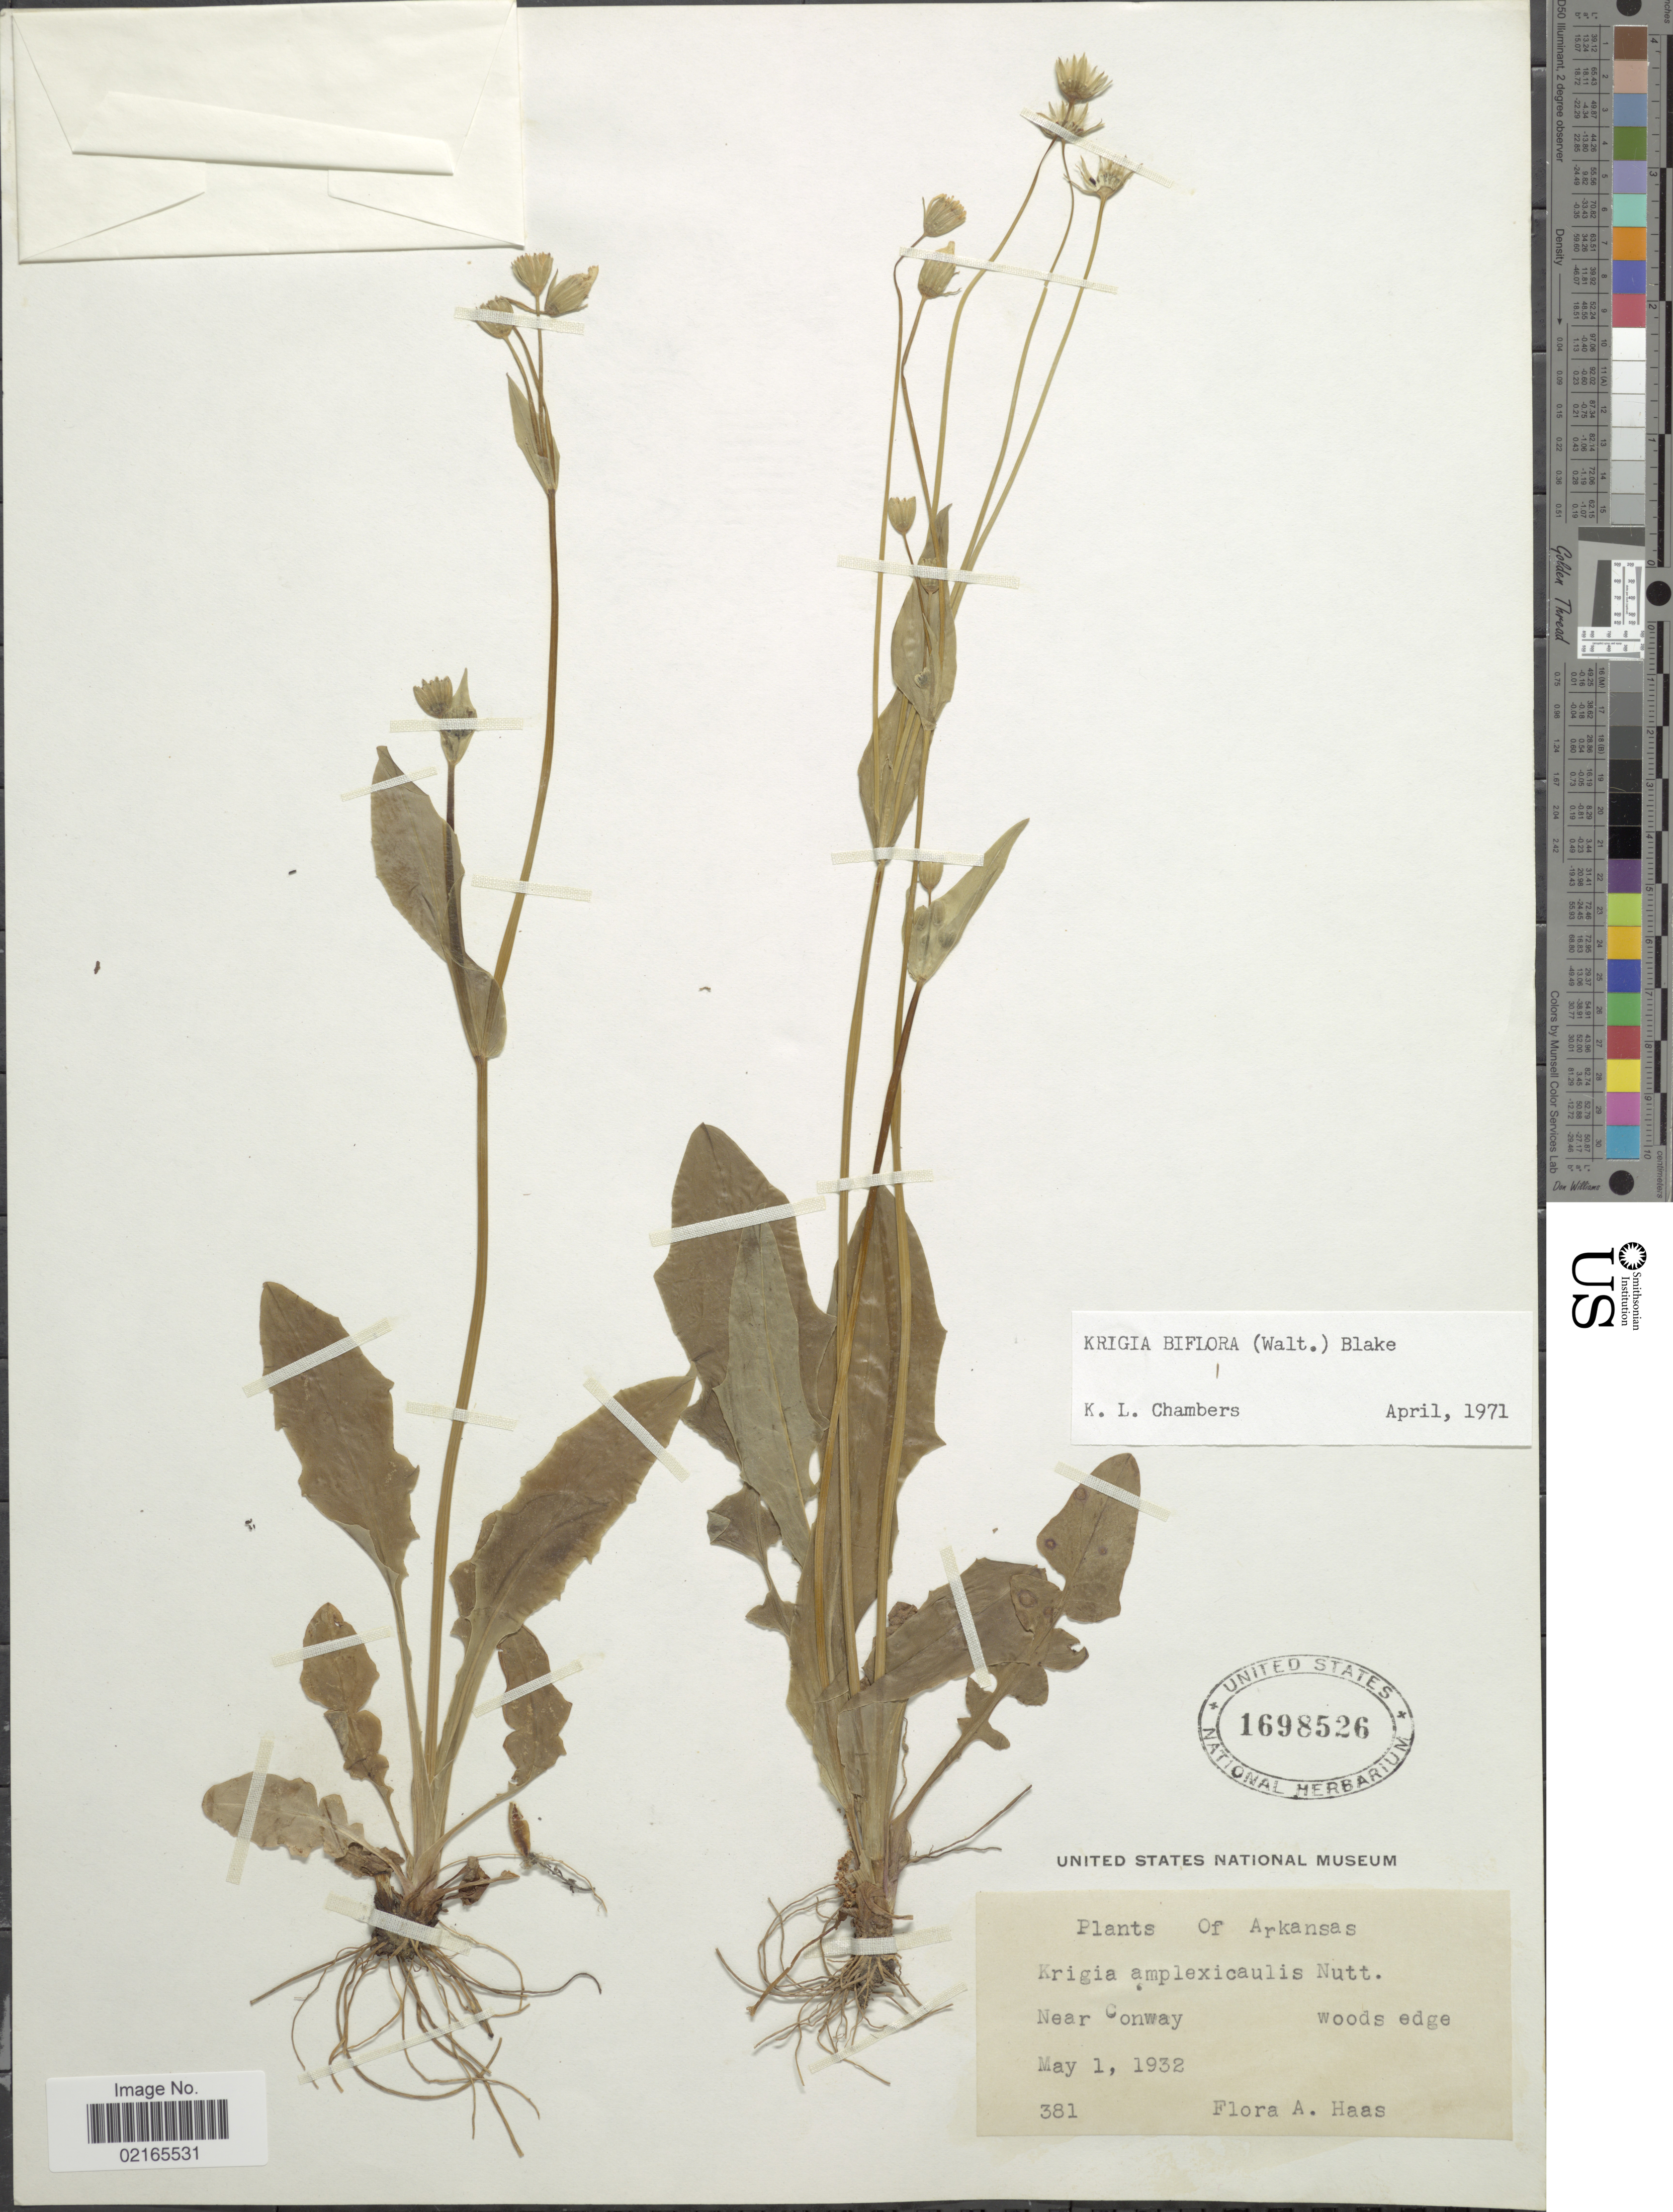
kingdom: Plantae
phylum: Tracheophyta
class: Magnoliopsida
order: Asterales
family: Asteraceae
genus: Krigia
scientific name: Krigia biflora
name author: (Walter) S.F. Blake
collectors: F. A. Haas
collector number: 381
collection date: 1932-05-01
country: United States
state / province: Arkansas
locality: Near Conway, woods edge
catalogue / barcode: US 1698526